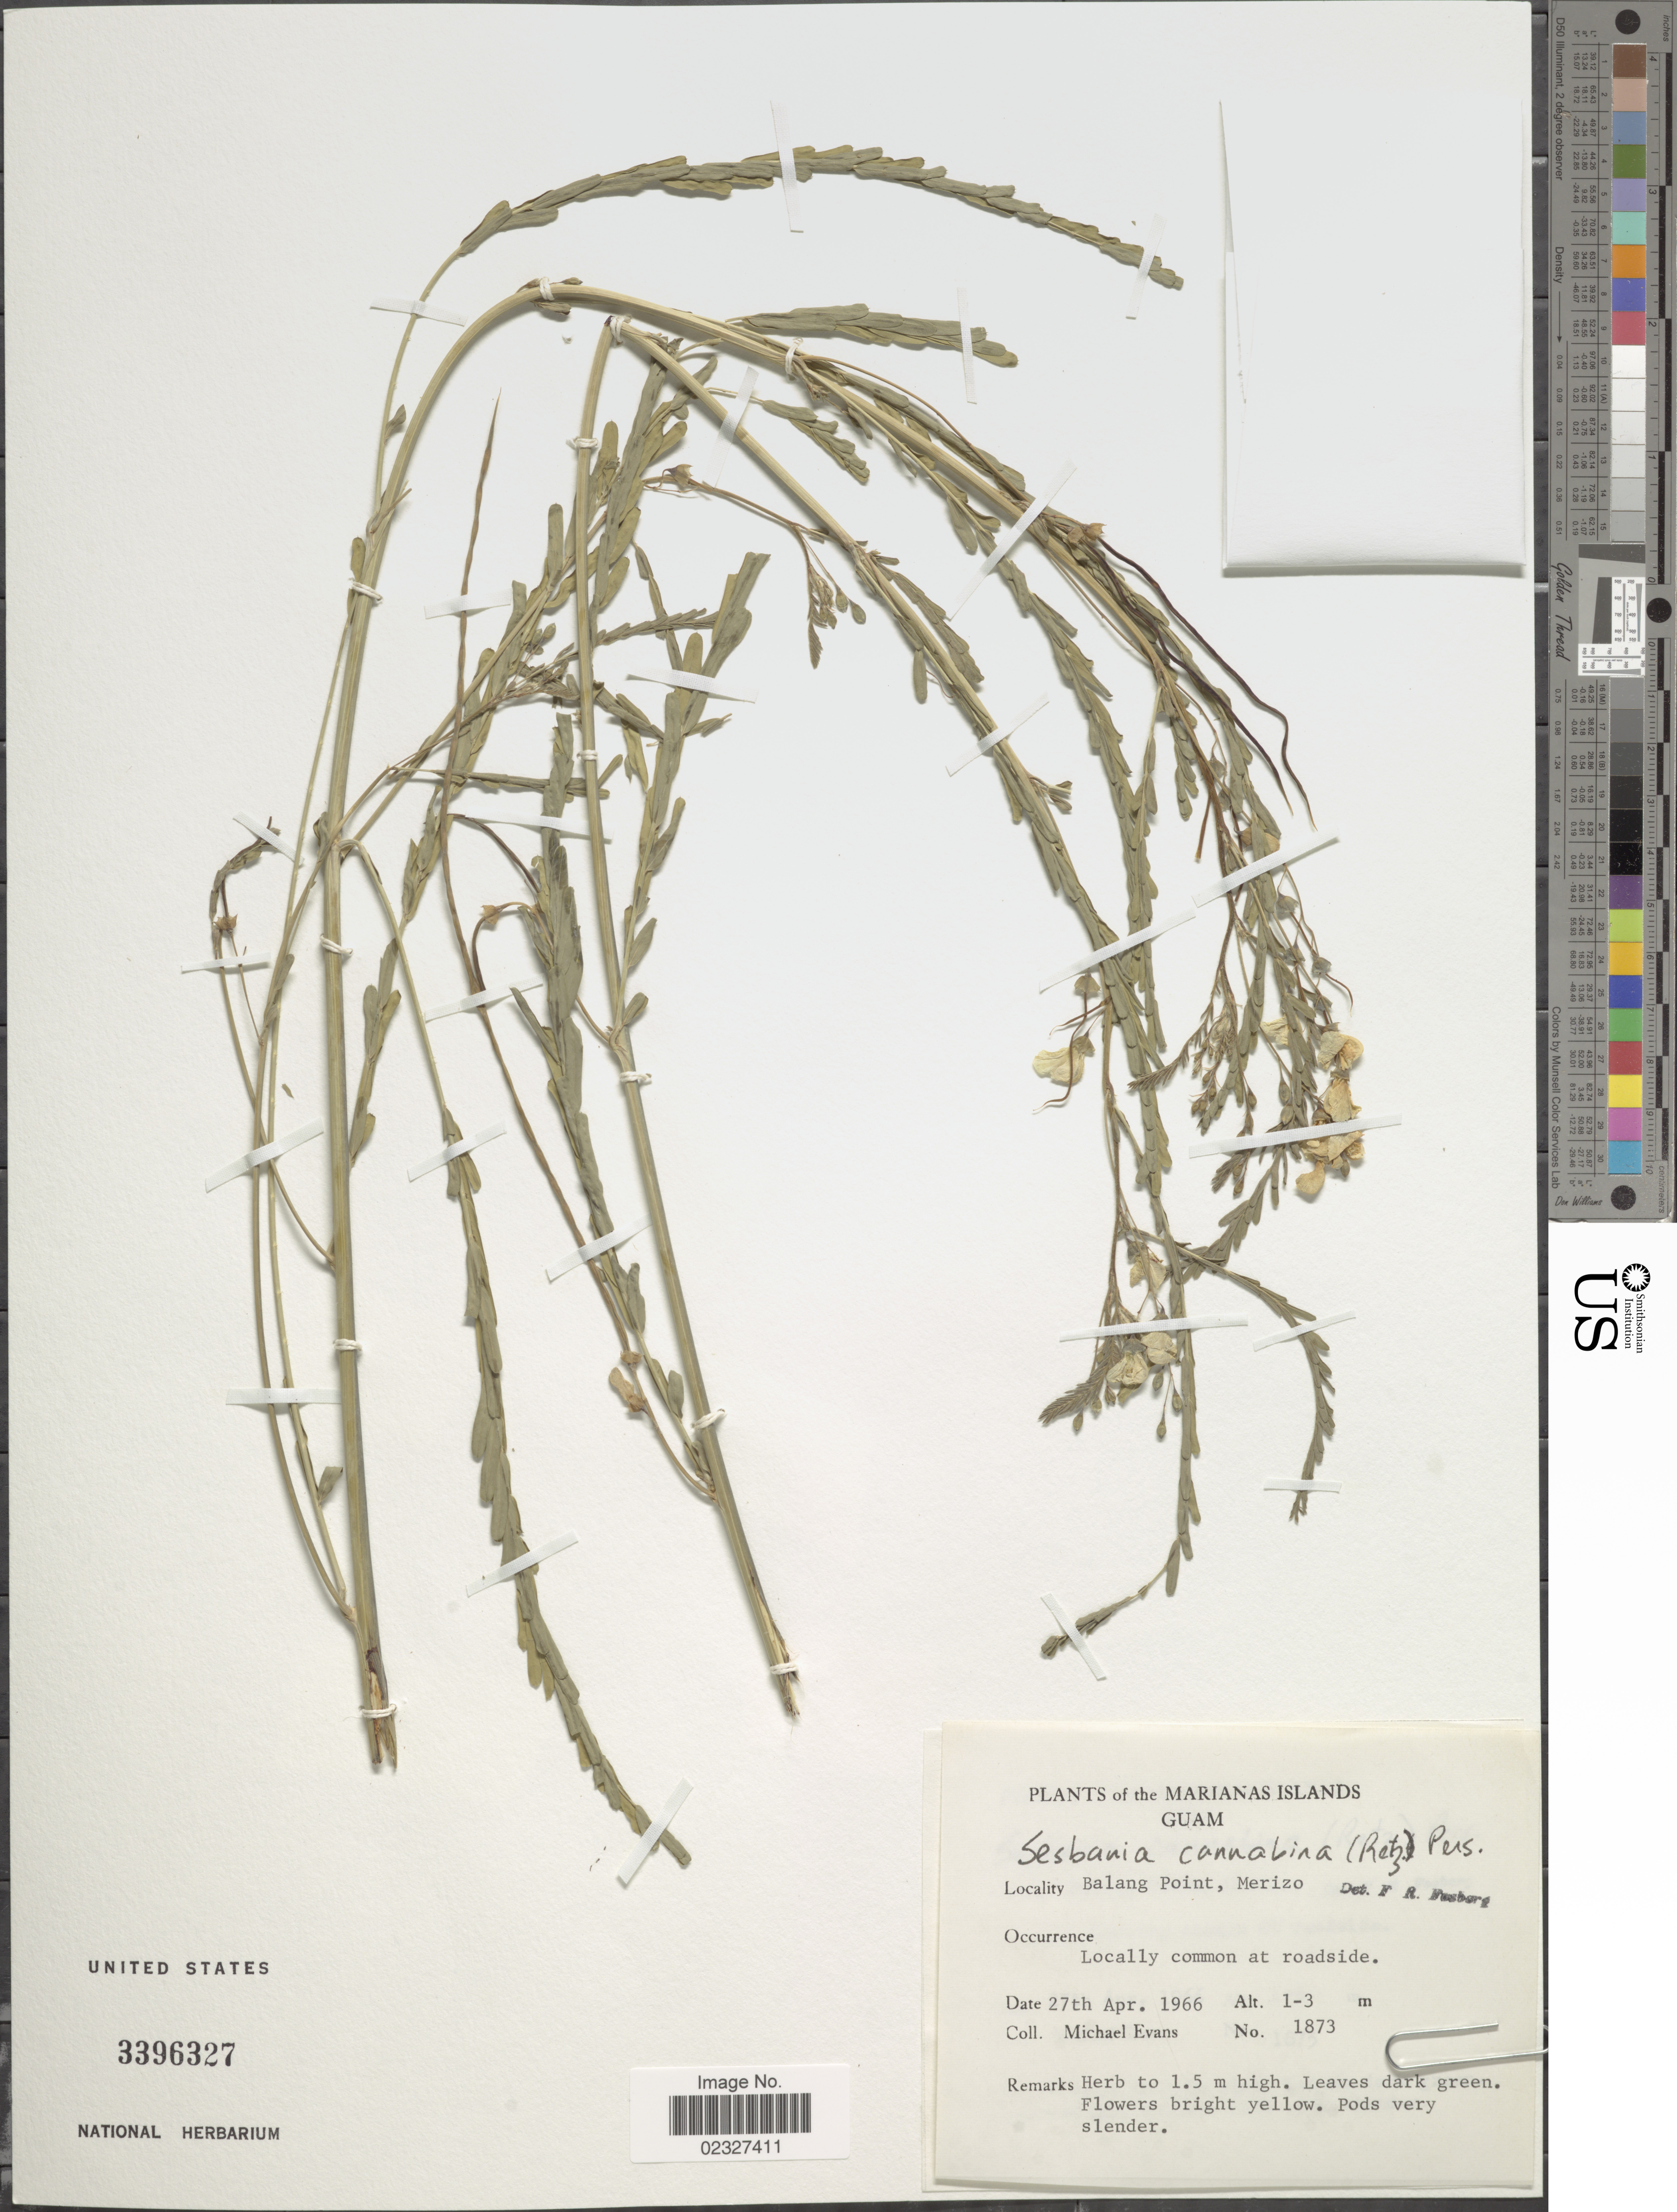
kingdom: Plantae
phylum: Tracheophyta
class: Magnoliopsida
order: Fabales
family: Fabaceae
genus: Sesbania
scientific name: Sesbania cannabina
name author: (Retz.) Poir.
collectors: M. Evans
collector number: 1873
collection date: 1966-04-27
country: Guam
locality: Marianas Islands, Balang Point, Merizo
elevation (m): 1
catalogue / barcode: US 3396327